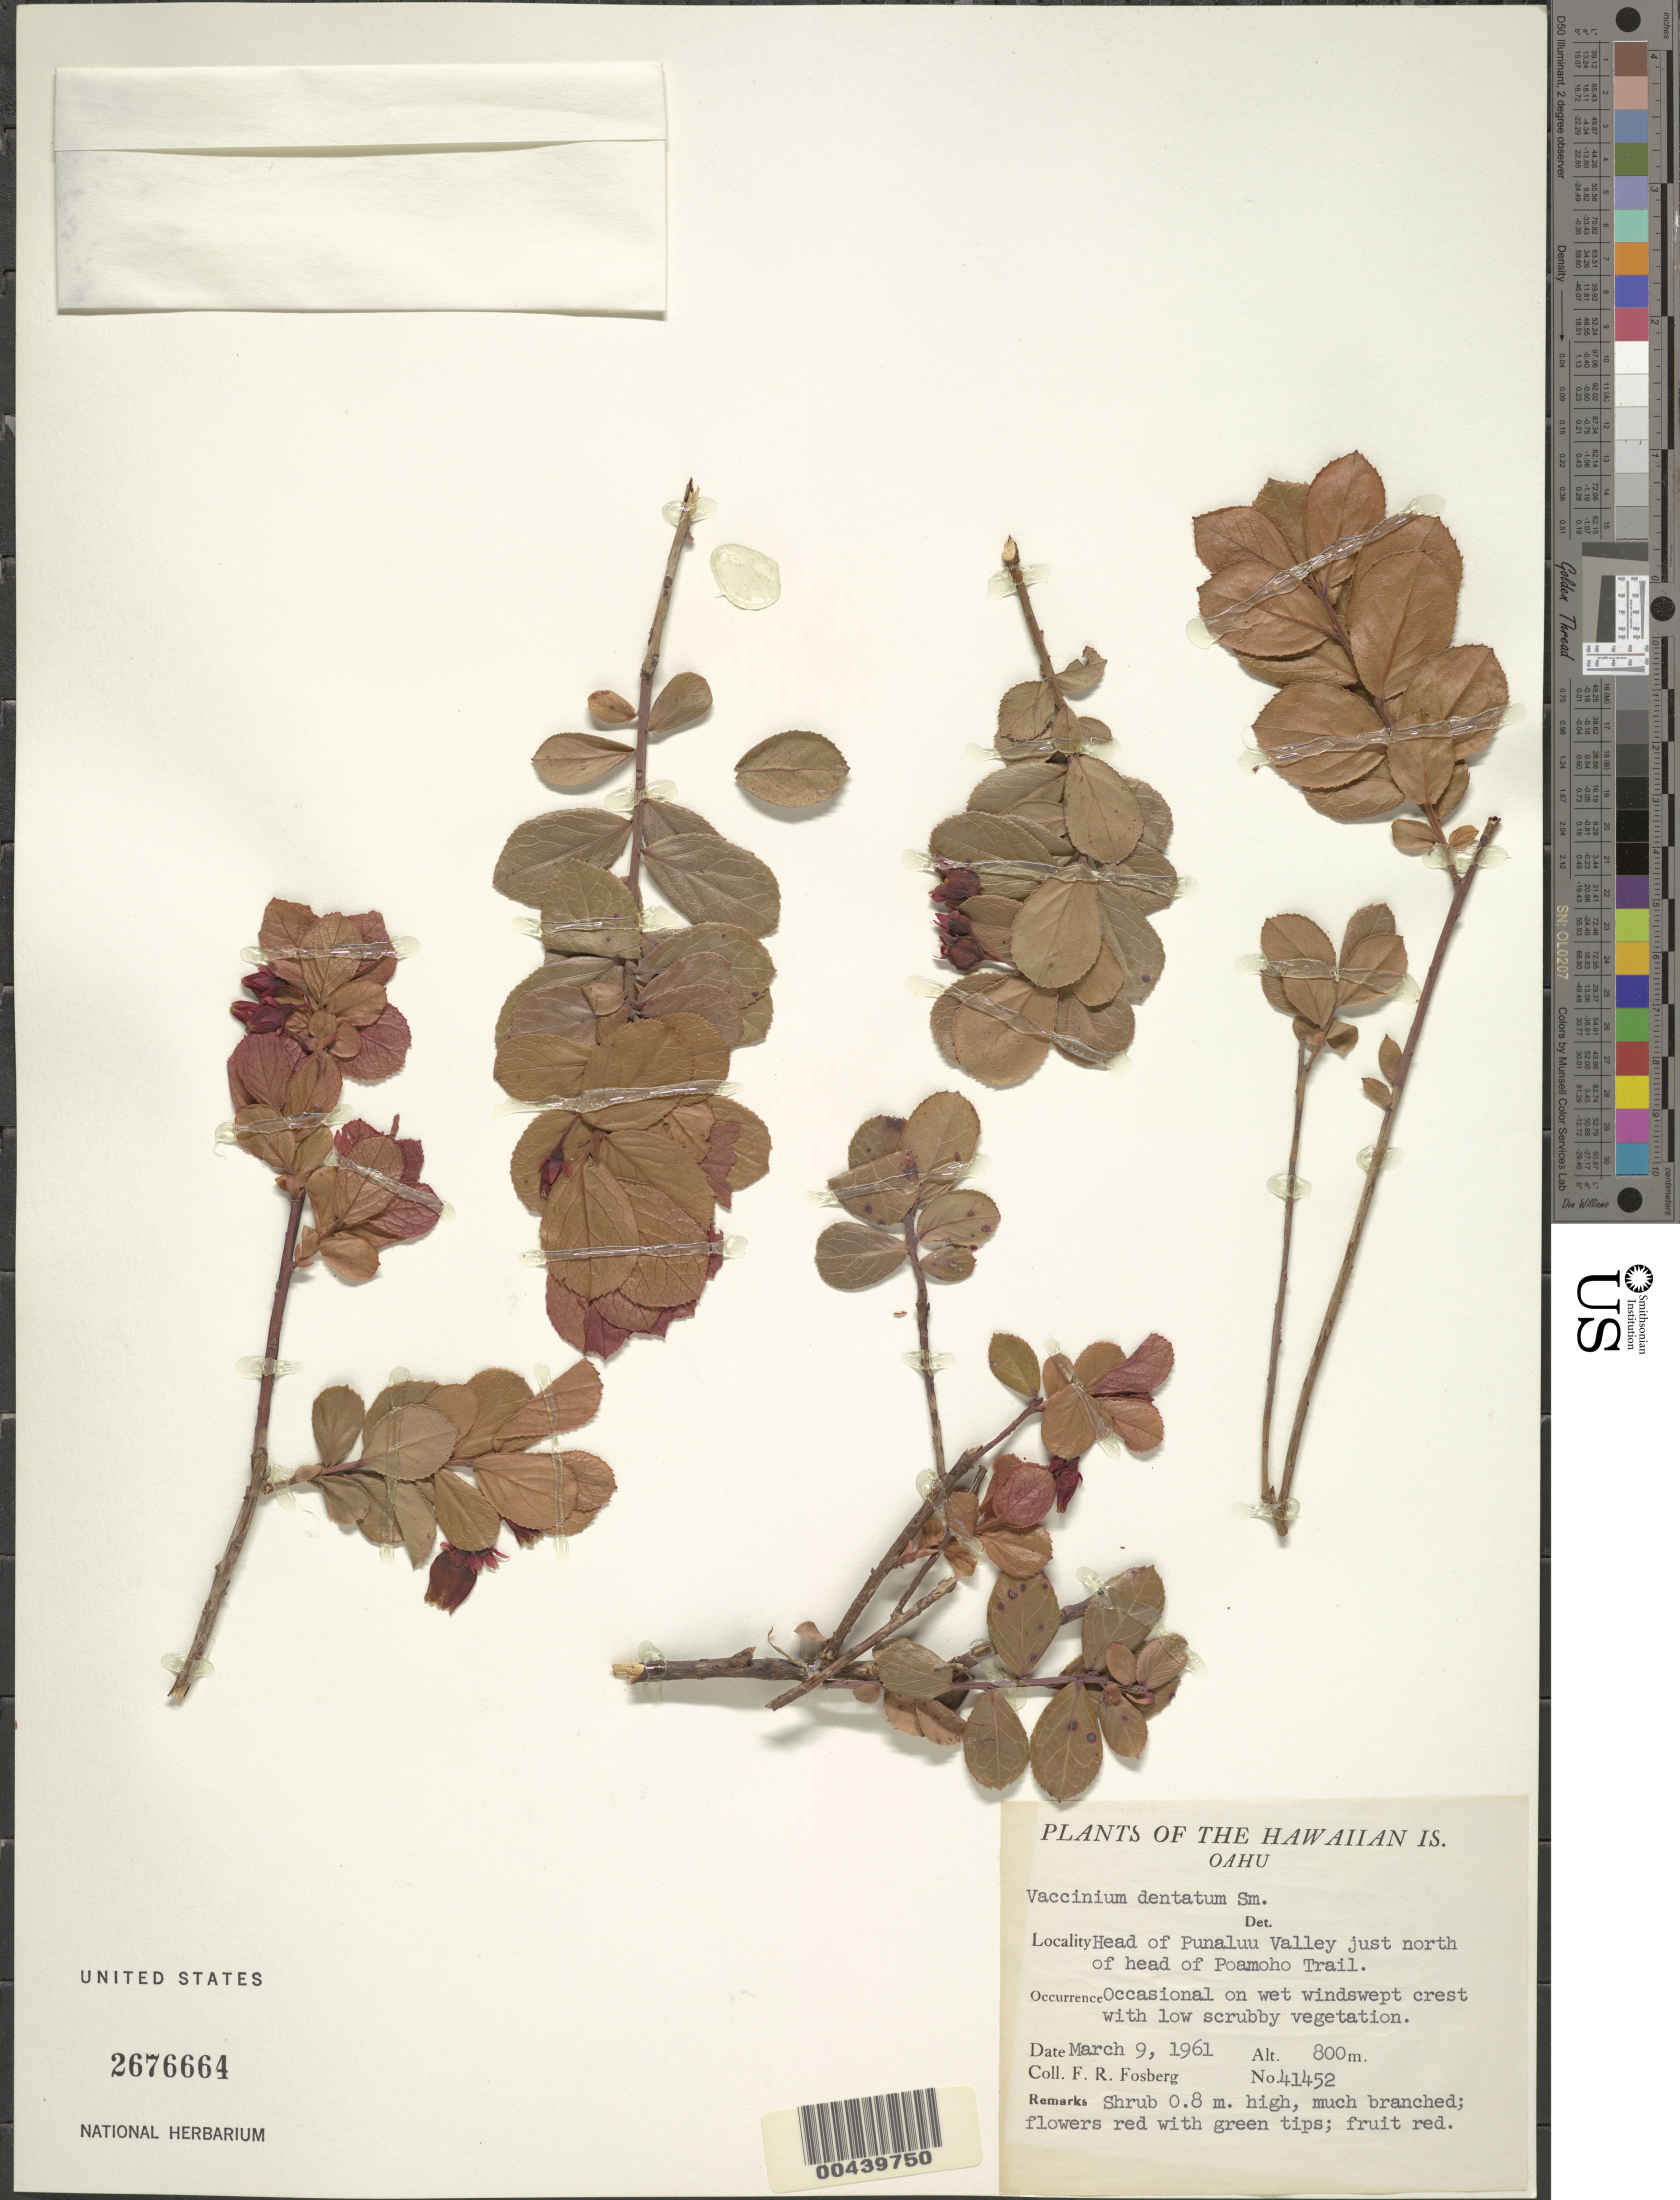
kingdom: Plantae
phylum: Tracheophyta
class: Magnoliopsida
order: Ericales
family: Ericaceae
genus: Vaccinium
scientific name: Vaccinium dentatum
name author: Sm.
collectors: F. R. Fosberg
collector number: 41452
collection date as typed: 9 Mar 1961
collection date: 1961-03-09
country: United States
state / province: Hawaii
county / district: Honolulu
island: Oahu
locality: Head of Punaluu Valley just N of head of Poamoho Trail.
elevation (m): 800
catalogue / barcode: US 2676664